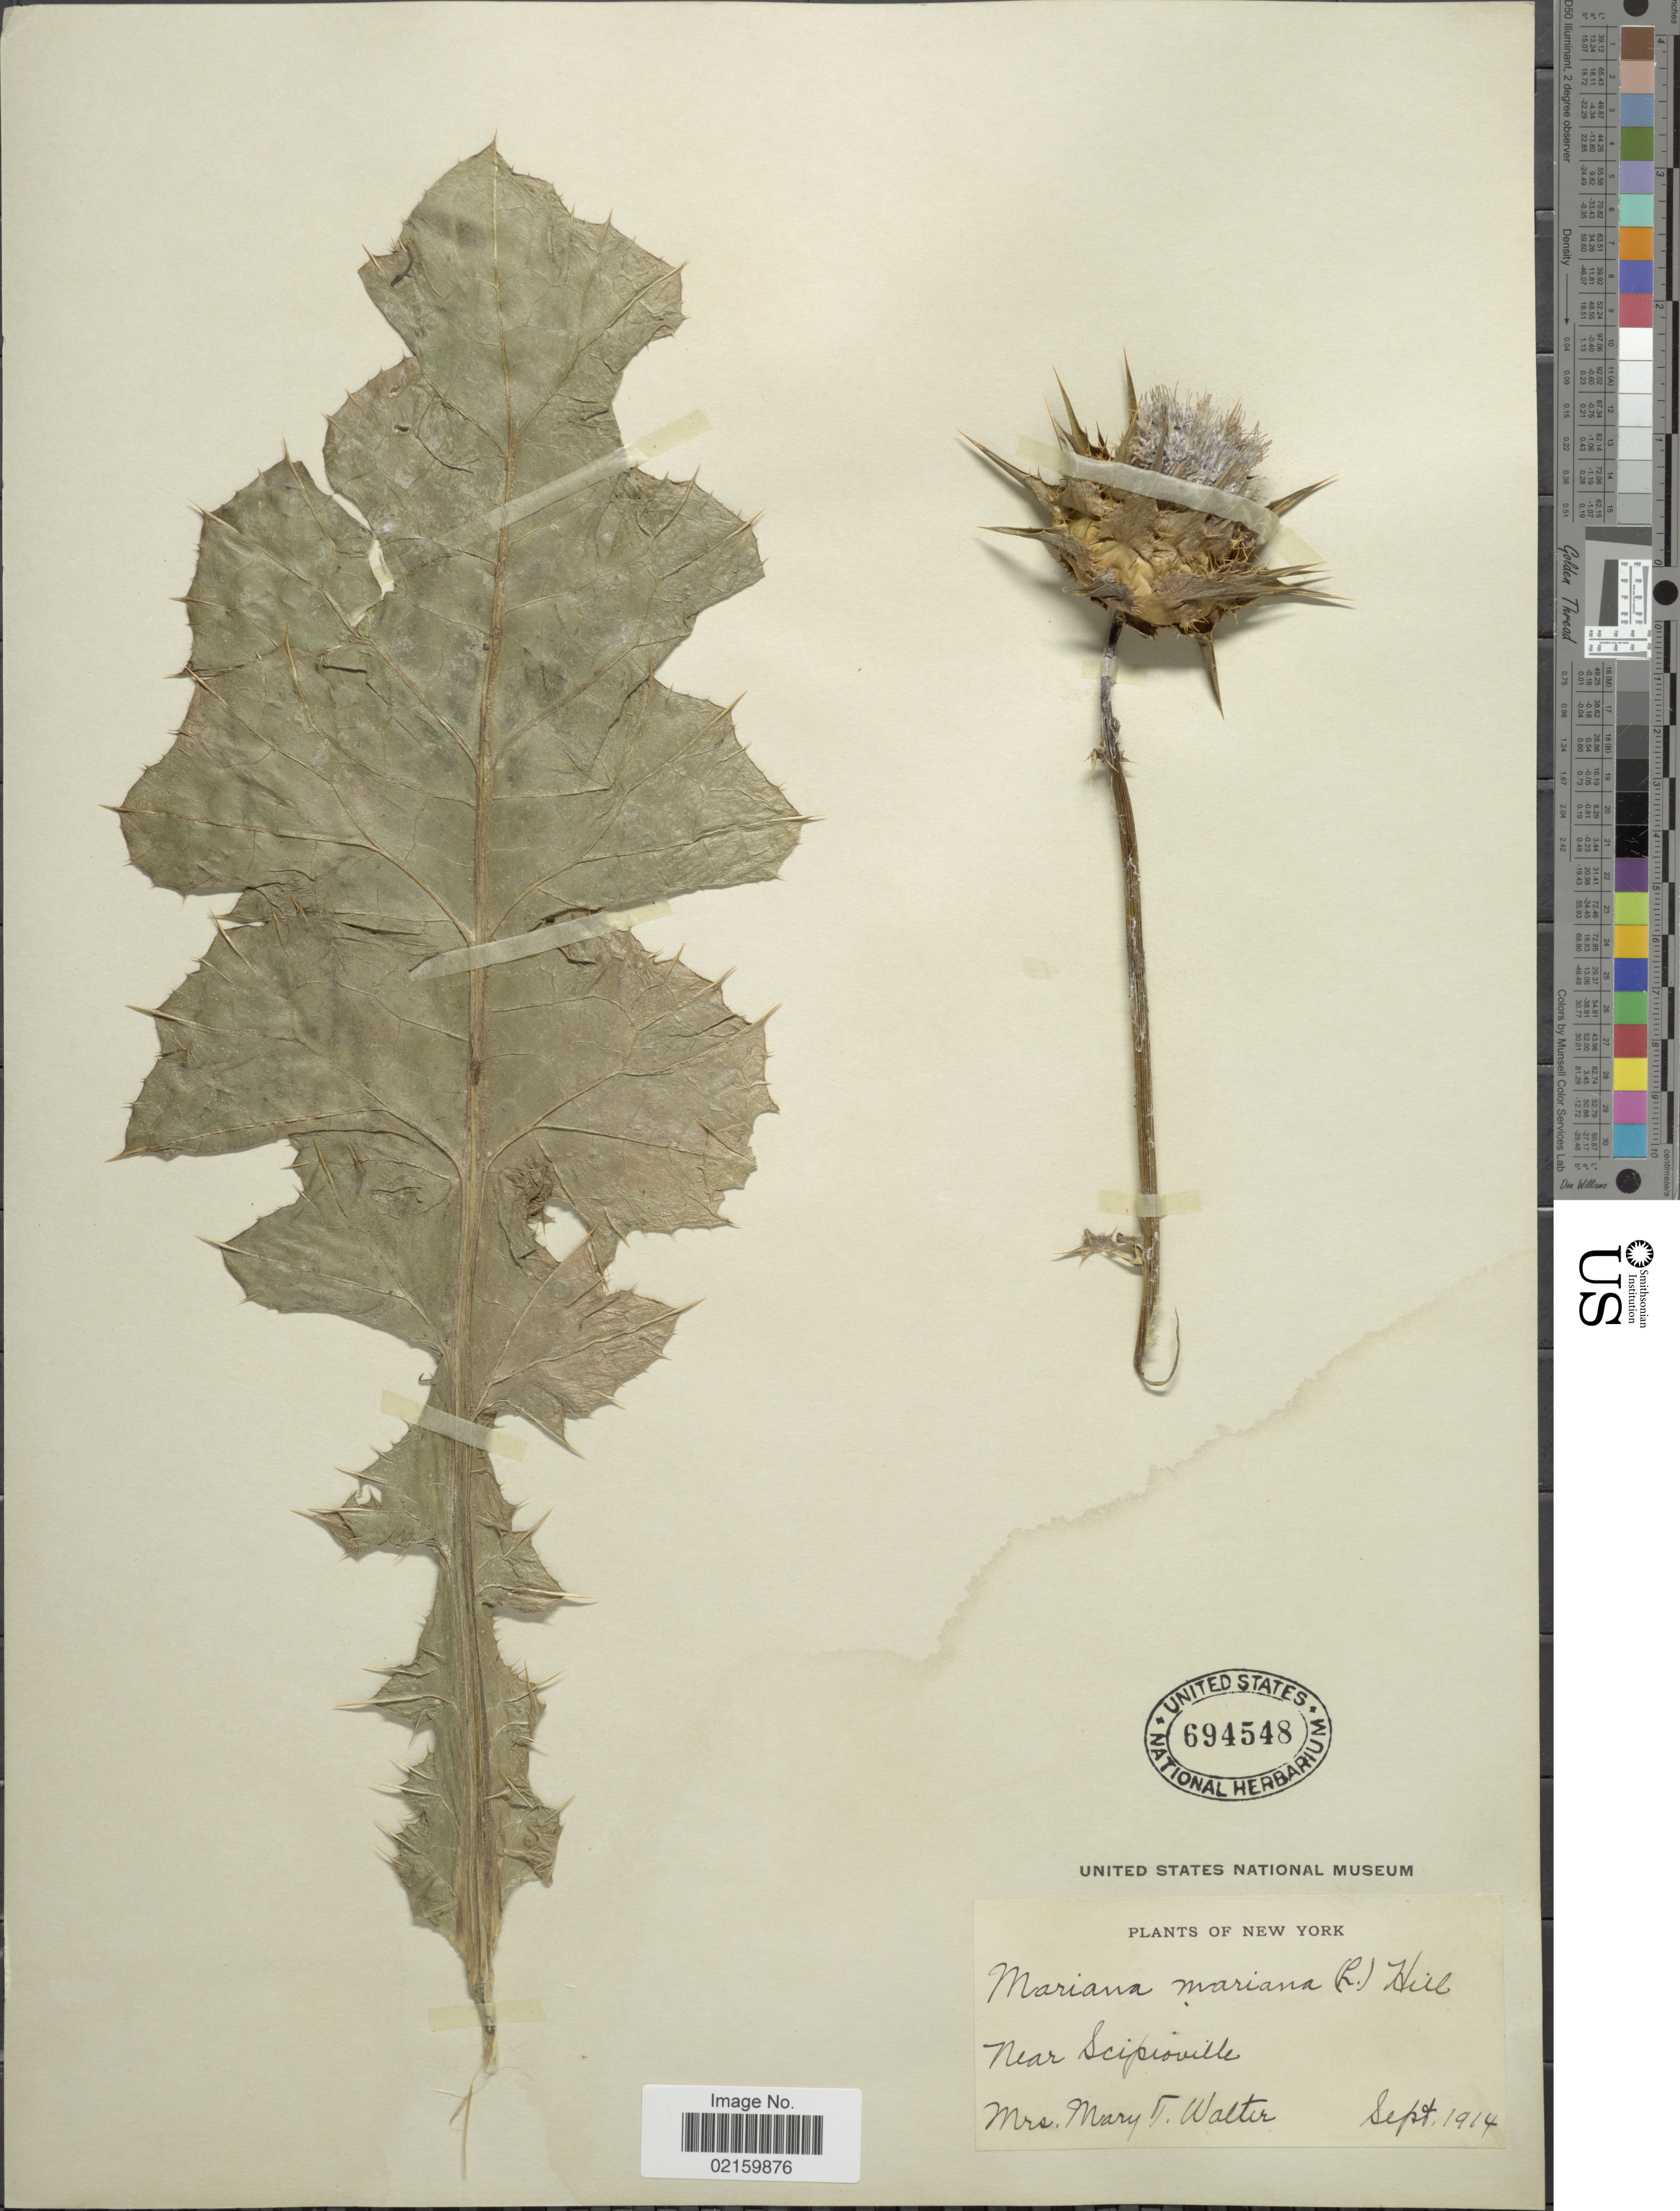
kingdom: Plantae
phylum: Tracheophyta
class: Magnoliopsida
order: Asterales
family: Asteraceae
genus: Silybum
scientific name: Silybum marianum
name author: (L.) Gaertn.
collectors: M. T. Walter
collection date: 1914-09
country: United States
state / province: New York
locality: New York. near Scipioville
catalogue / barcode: US 694548